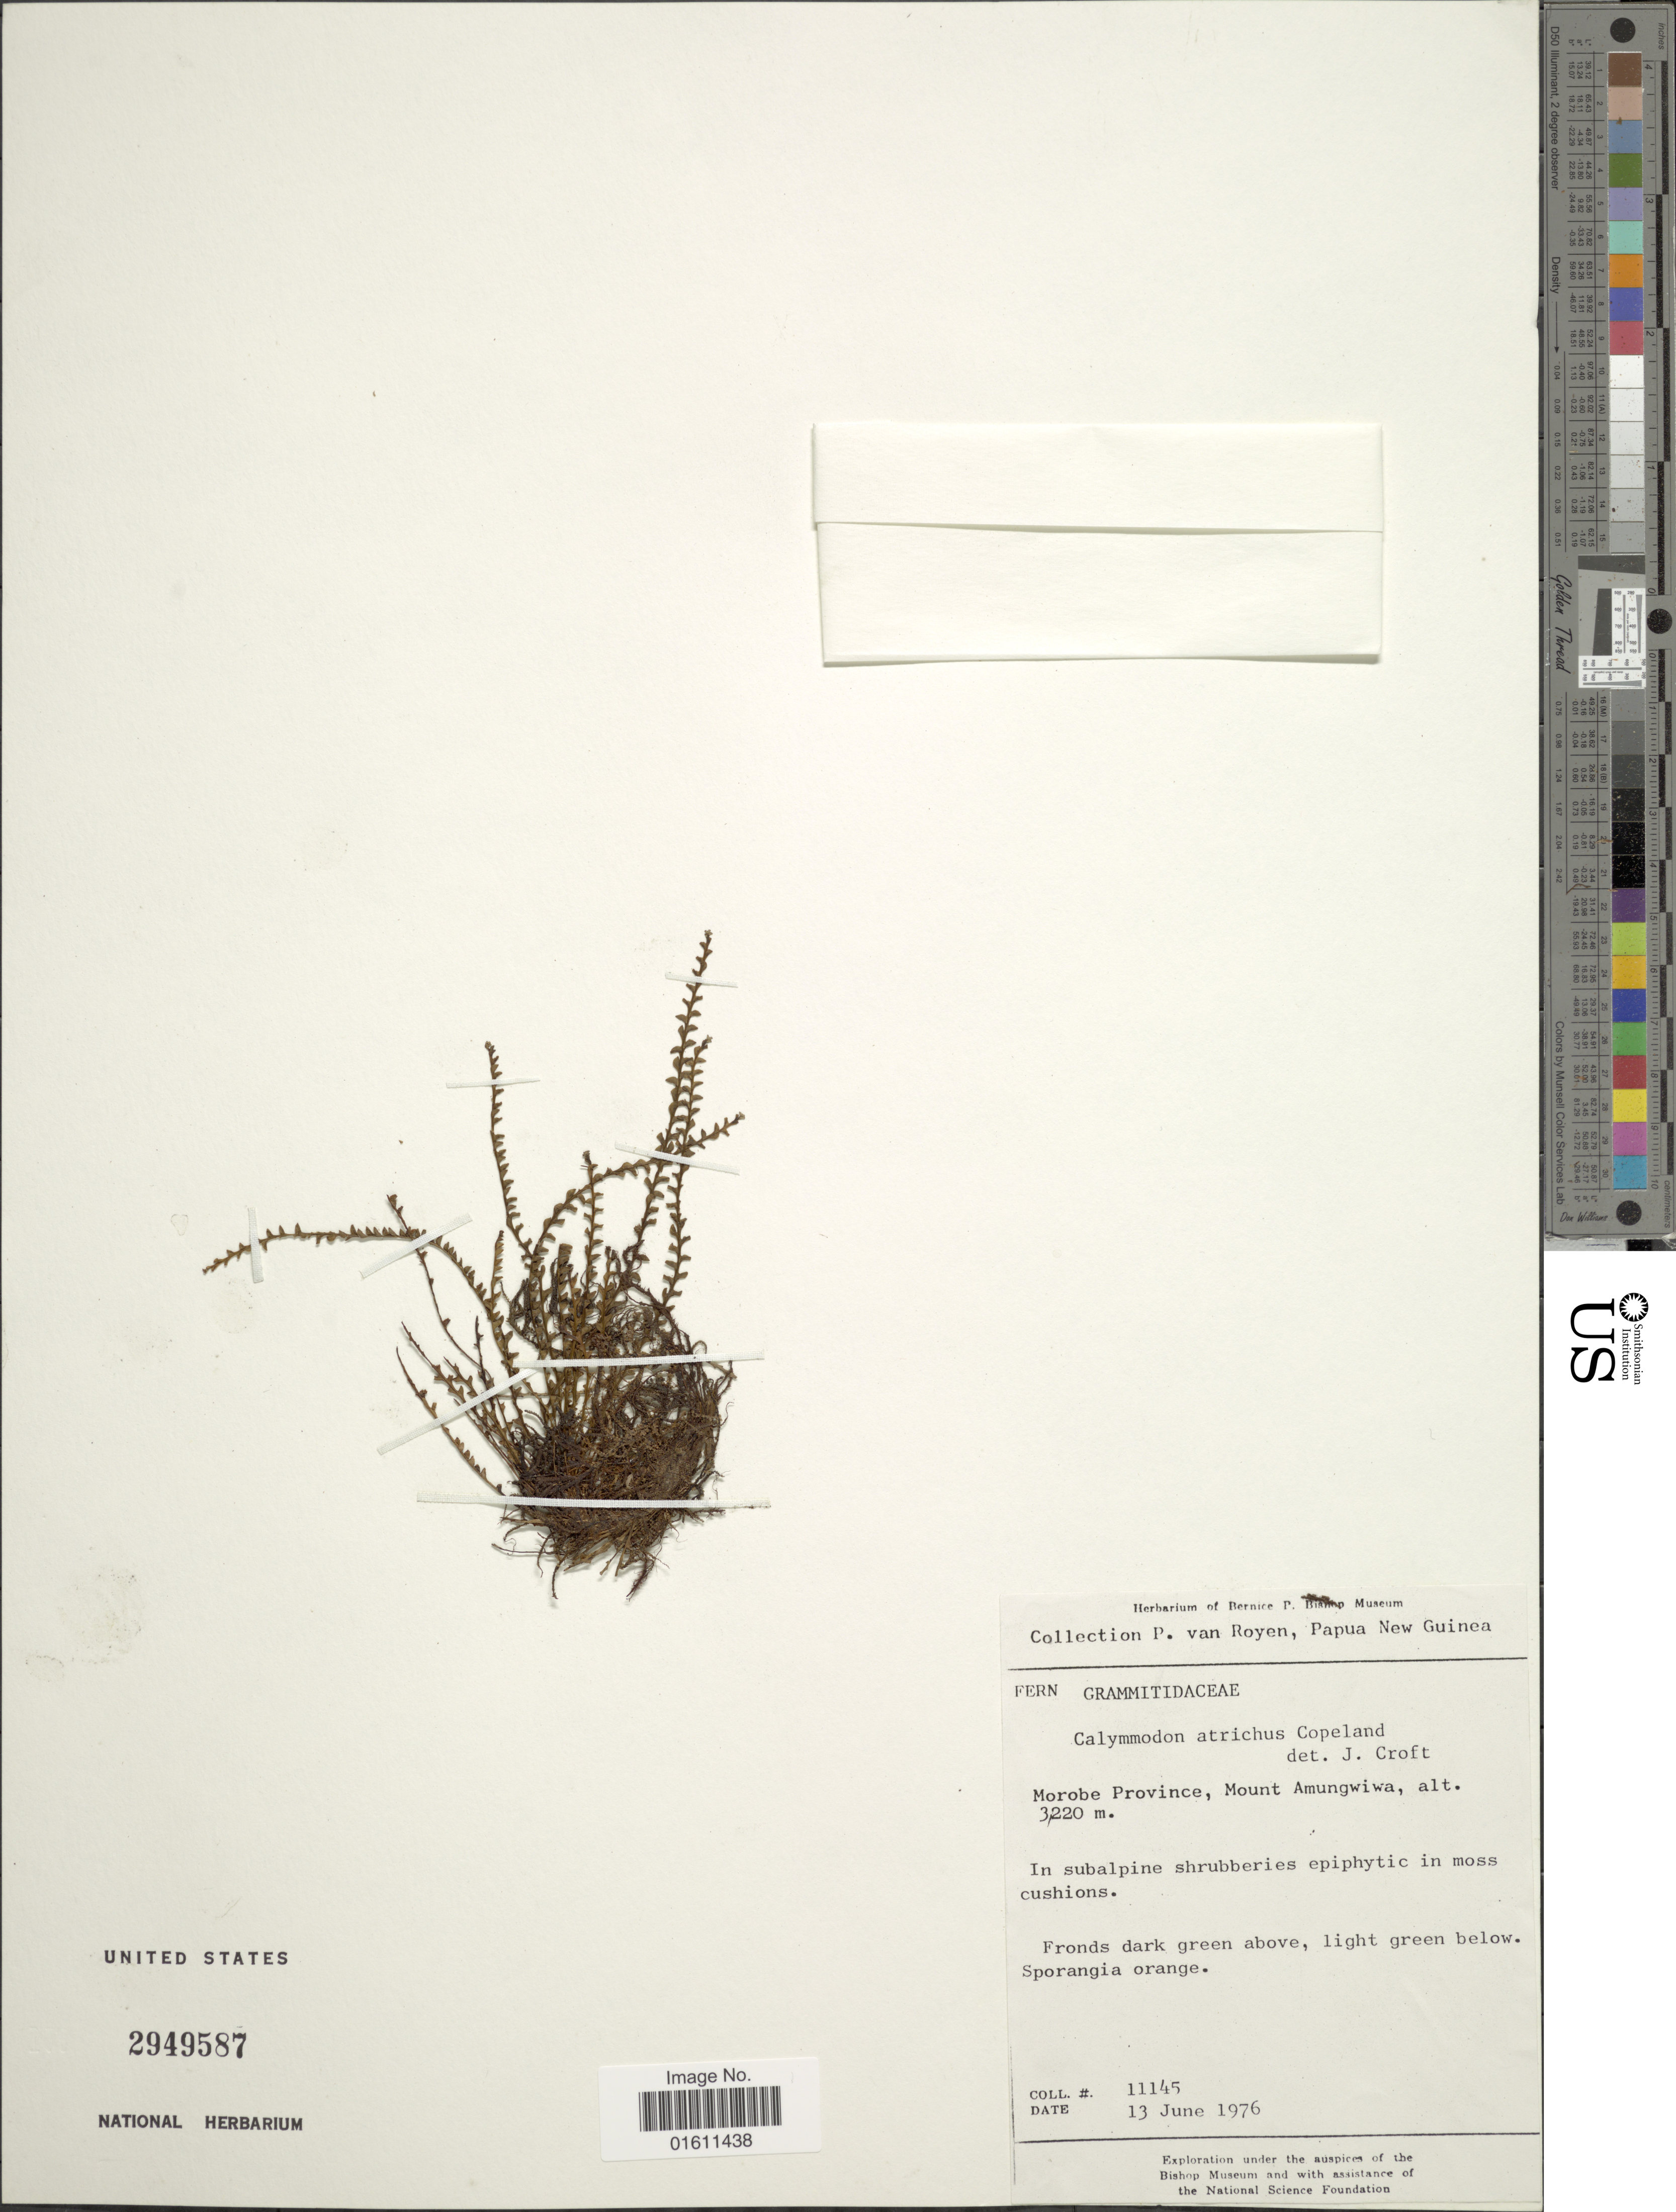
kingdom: Plantae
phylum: Tracheophyta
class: Polypodiopsida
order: Polypodiales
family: Polypodiaceae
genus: Calymmodon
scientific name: Calymmodon atrichus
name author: Copel.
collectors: P. van Royen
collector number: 11145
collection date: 1976-06-13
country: Papua New Guinea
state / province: Morobe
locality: Papa New Guinea, Morobe Province, Mount Amungwiwa.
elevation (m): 3220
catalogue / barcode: US 2949587